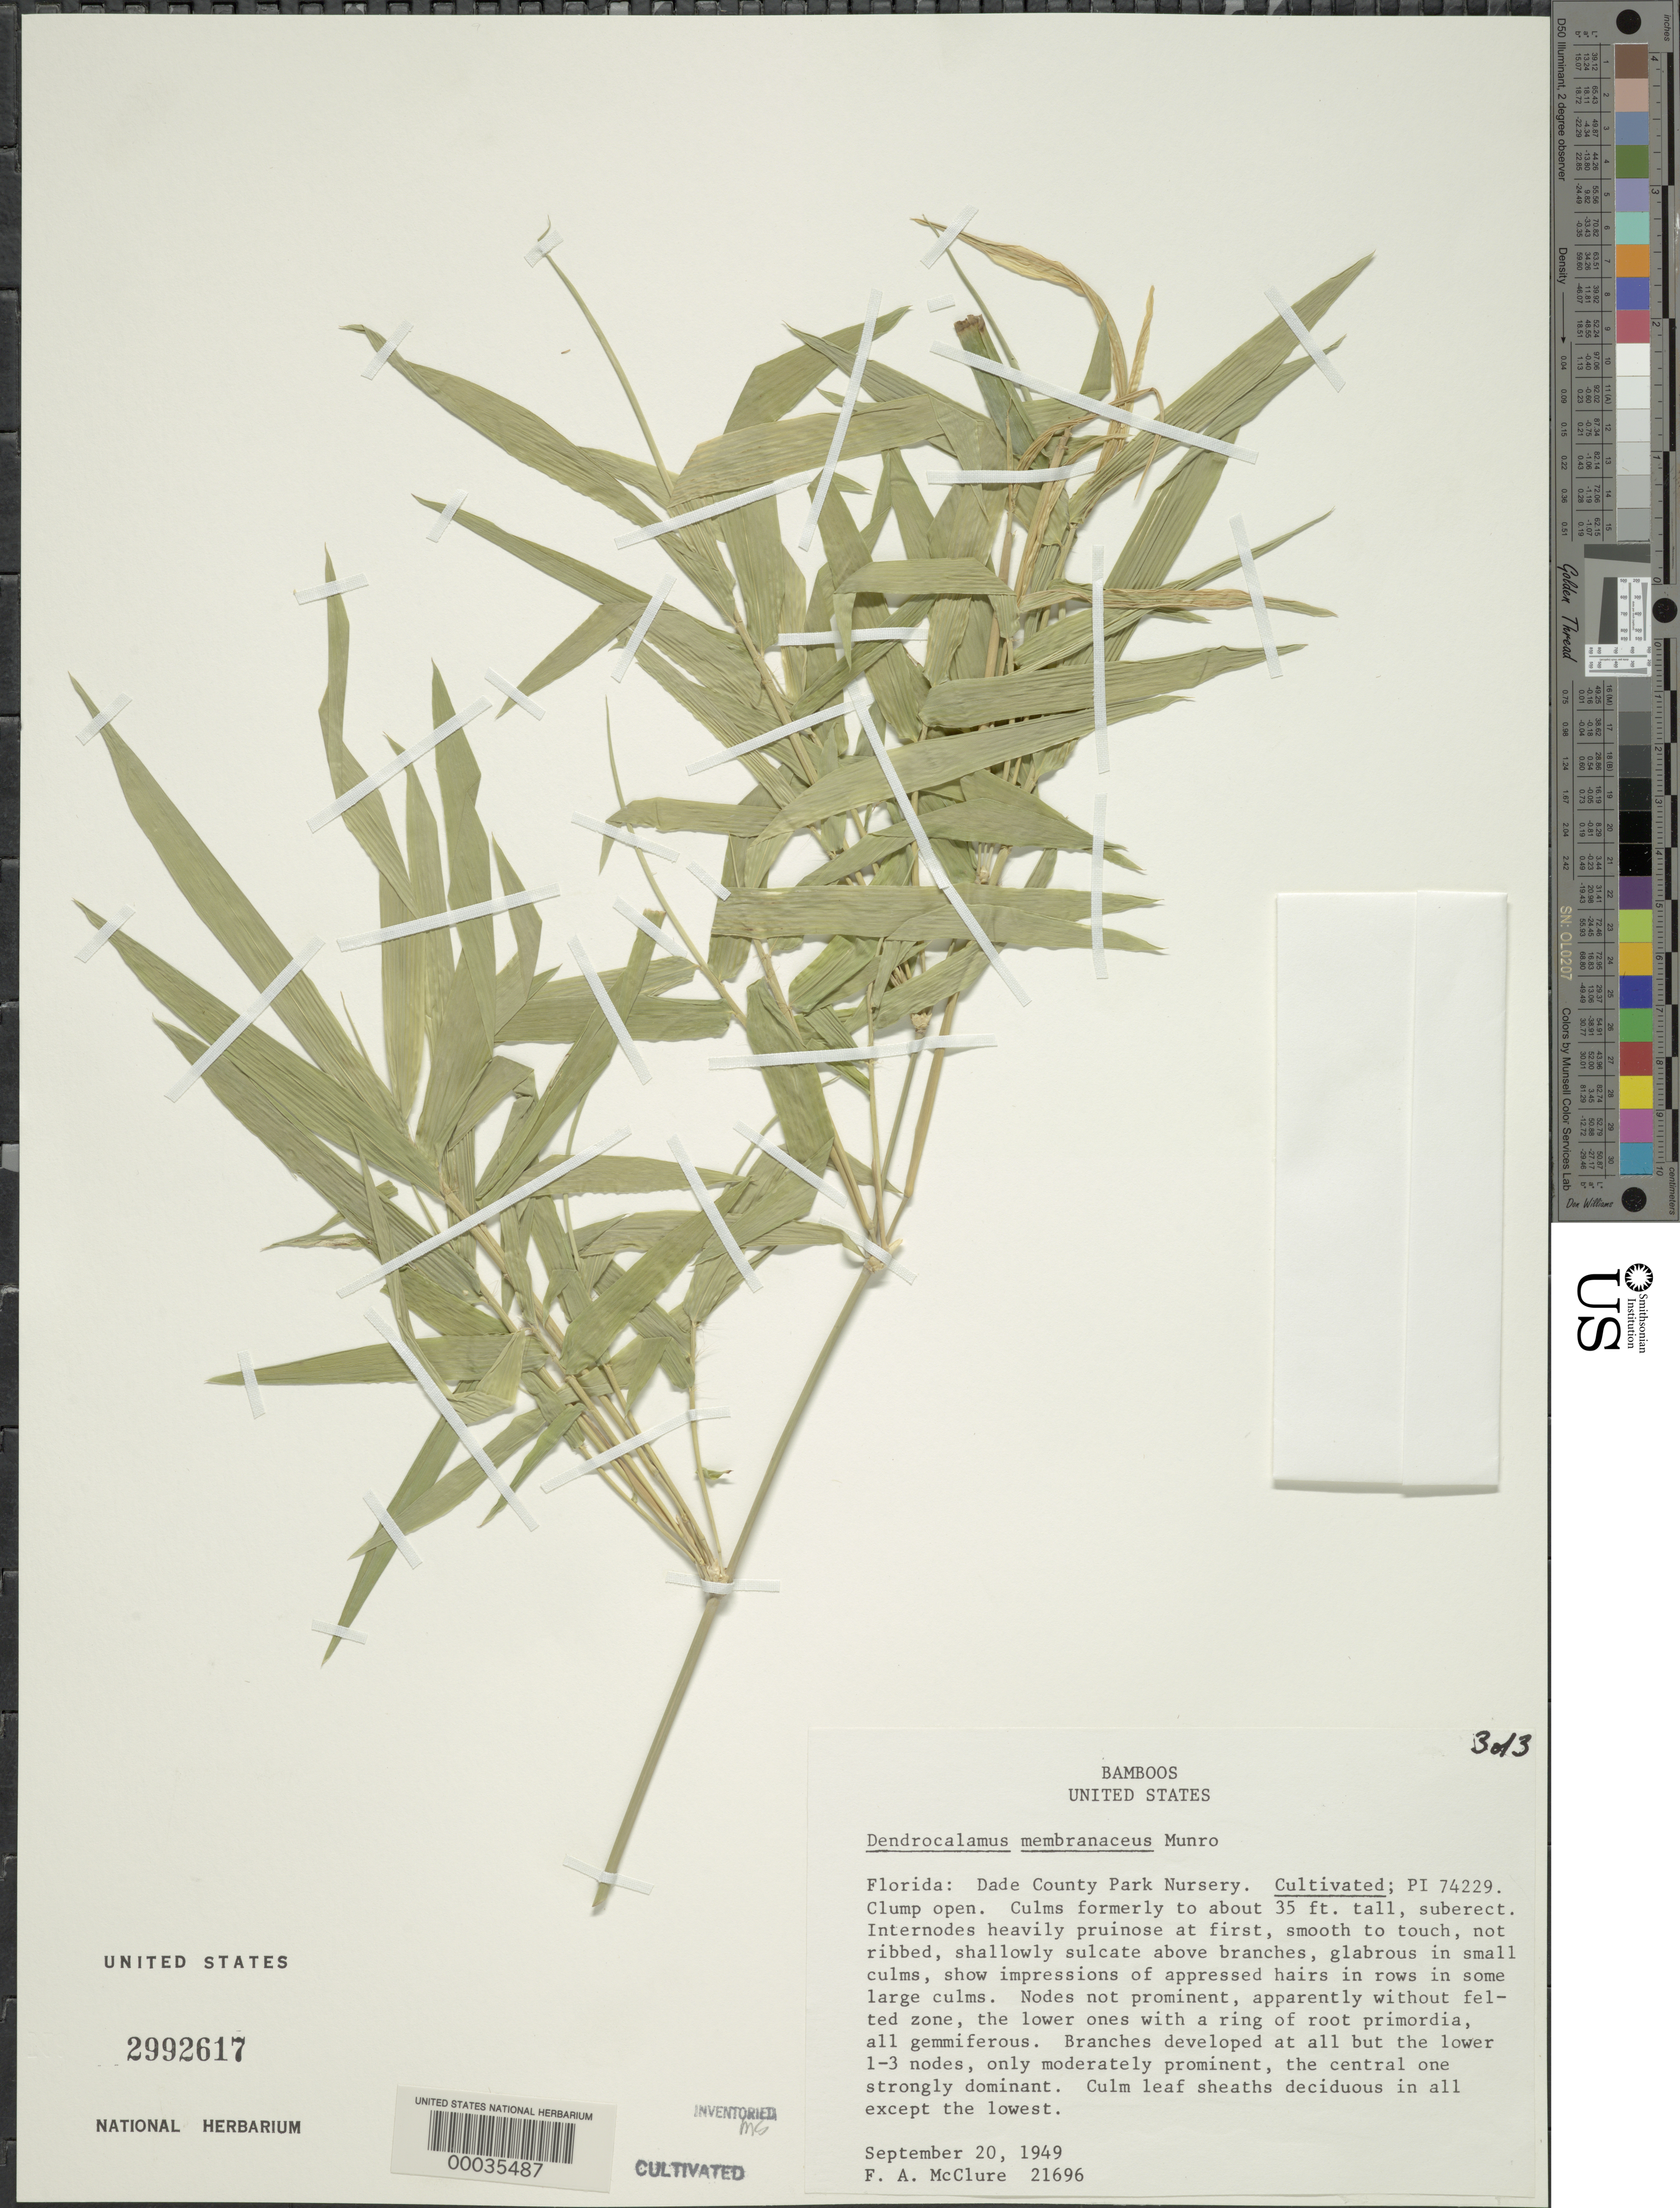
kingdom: Plantae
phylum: Tracheophyta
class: Liliopsida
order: Poales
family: Poaceae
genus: Dendrocalamus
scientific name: Dendrocalamus membranaceus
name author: Munro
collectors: F. A. McClure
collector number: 21696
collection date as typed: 20 Sep 1949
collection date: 1949-09-20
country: United States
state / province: Florida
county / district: Dade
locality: Dade county park nursery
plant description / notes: P.I. 74229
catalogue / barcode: US 2992617